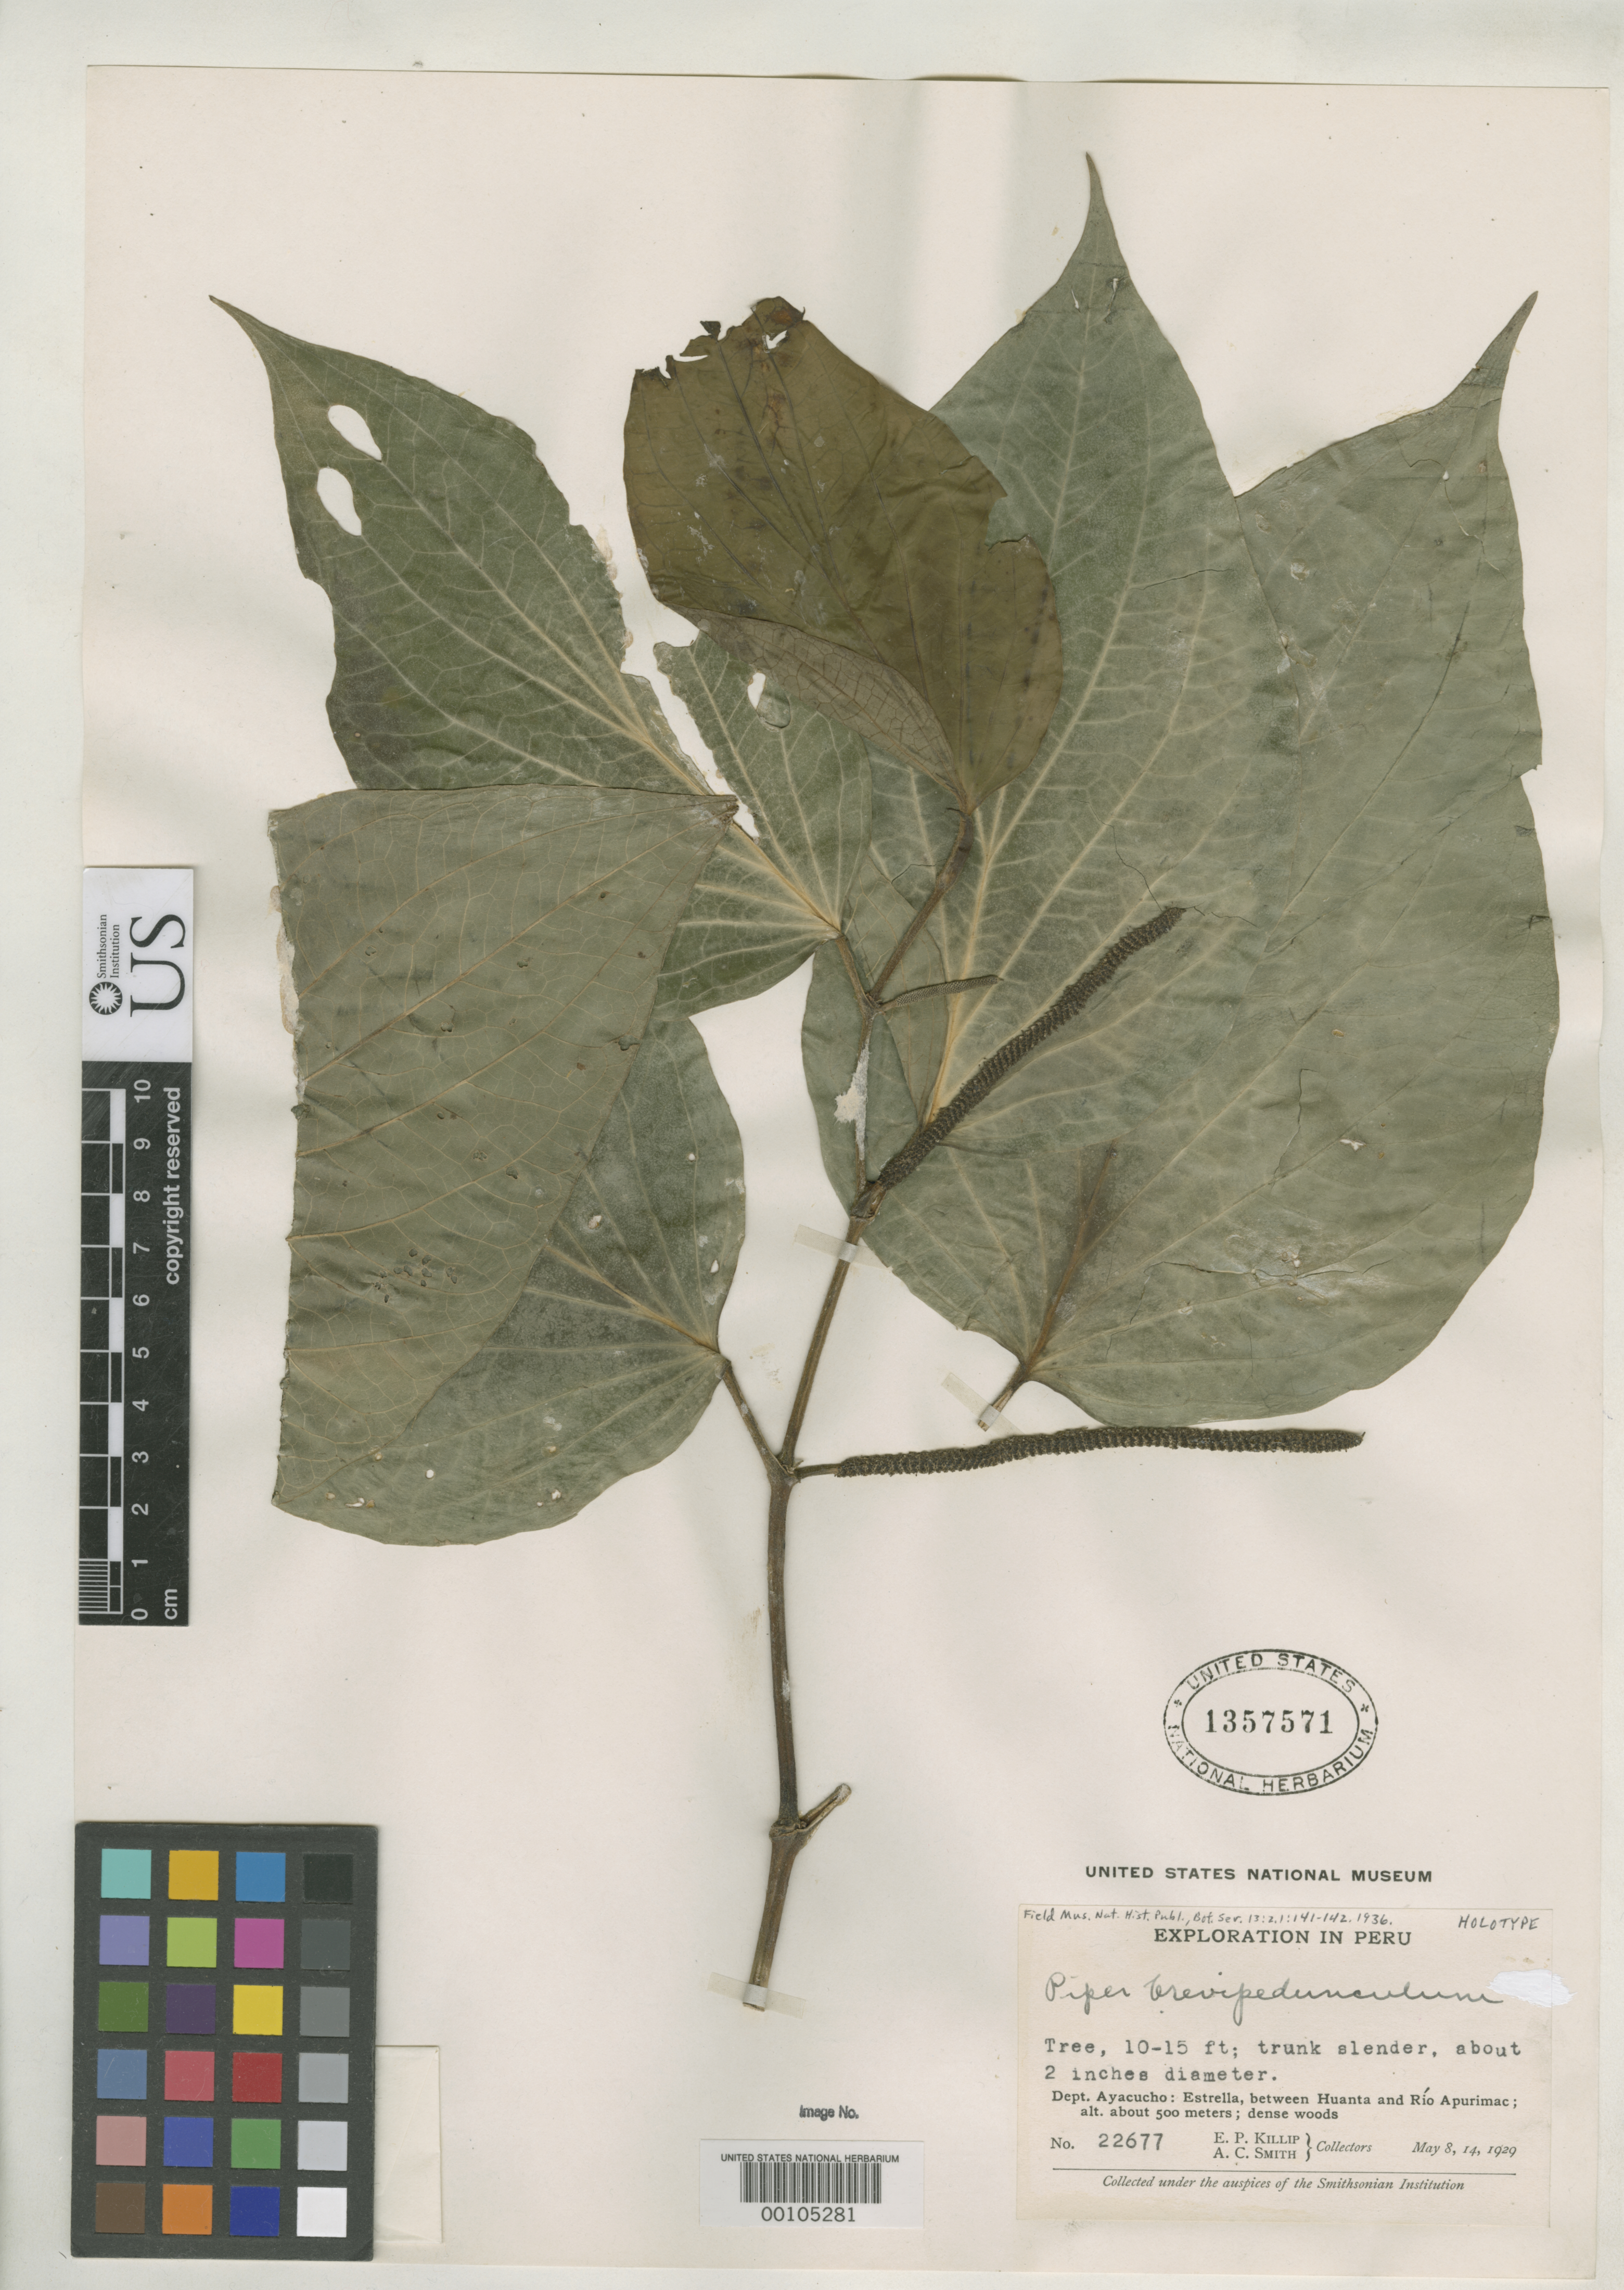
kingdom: Plantae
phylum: Tracheophyta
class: Magnoliopsida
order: Piperales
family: Piperaceae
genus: Piper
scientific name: Piper brevipedunculum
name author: Trel.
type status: Holotype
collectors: E. P. Killip & A. C. Smith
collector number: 22677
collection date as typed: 08 May 1929 to 14 May 1929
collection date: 1929-05-08/1929-05-14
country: Peru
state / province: Ayacucho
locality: Estrella, between Huanta and Río Apurímac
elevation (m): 500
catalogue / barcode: US 1357571